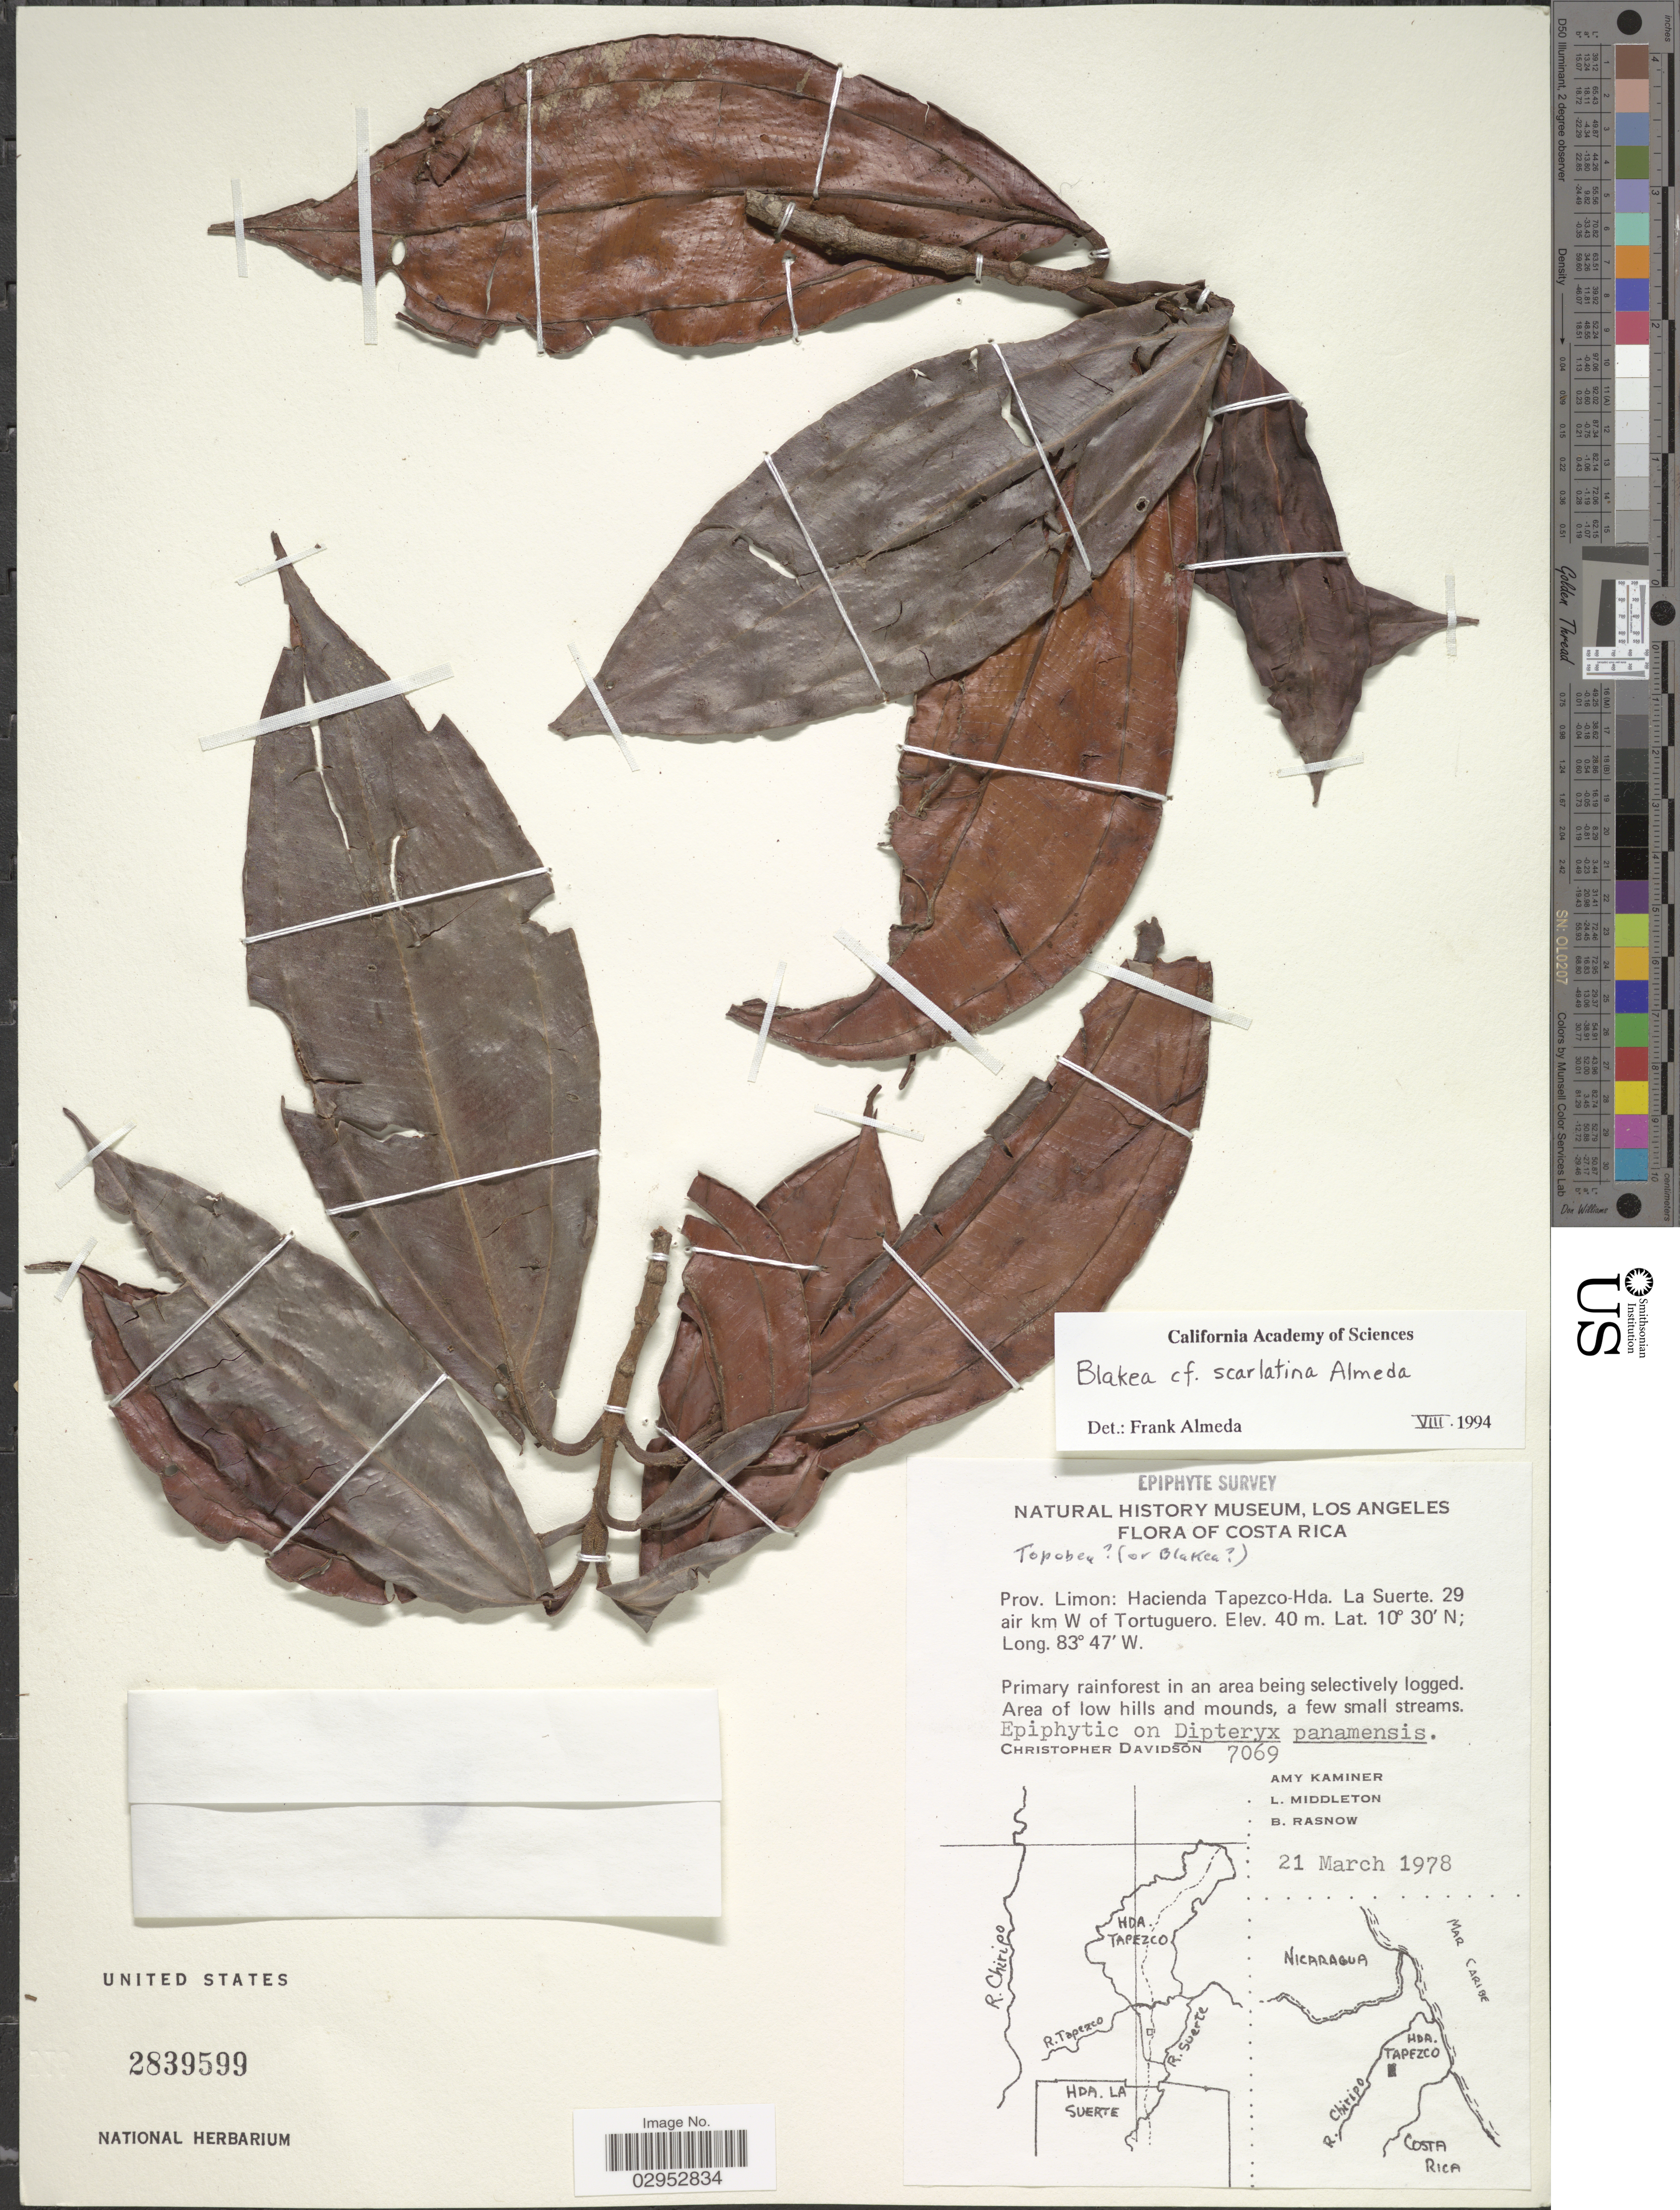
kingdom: Plantae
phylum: Tracheophyta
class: Magnoliopsida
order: Myrtales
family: Melastomataceae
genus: Blakea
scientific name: Blakea scarlatina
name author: Almeda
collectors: C. Davidson, A. Kaminer, L. Middleton & B. Rasnow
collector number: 7069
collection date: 1978-03-21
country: Costa Rica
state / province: Limón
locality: Prov. Limon: Hacienda Tapezco-Hda. La Suerte. 29 air km W of Tortuguero.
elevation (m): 40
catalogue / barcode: US 2839599